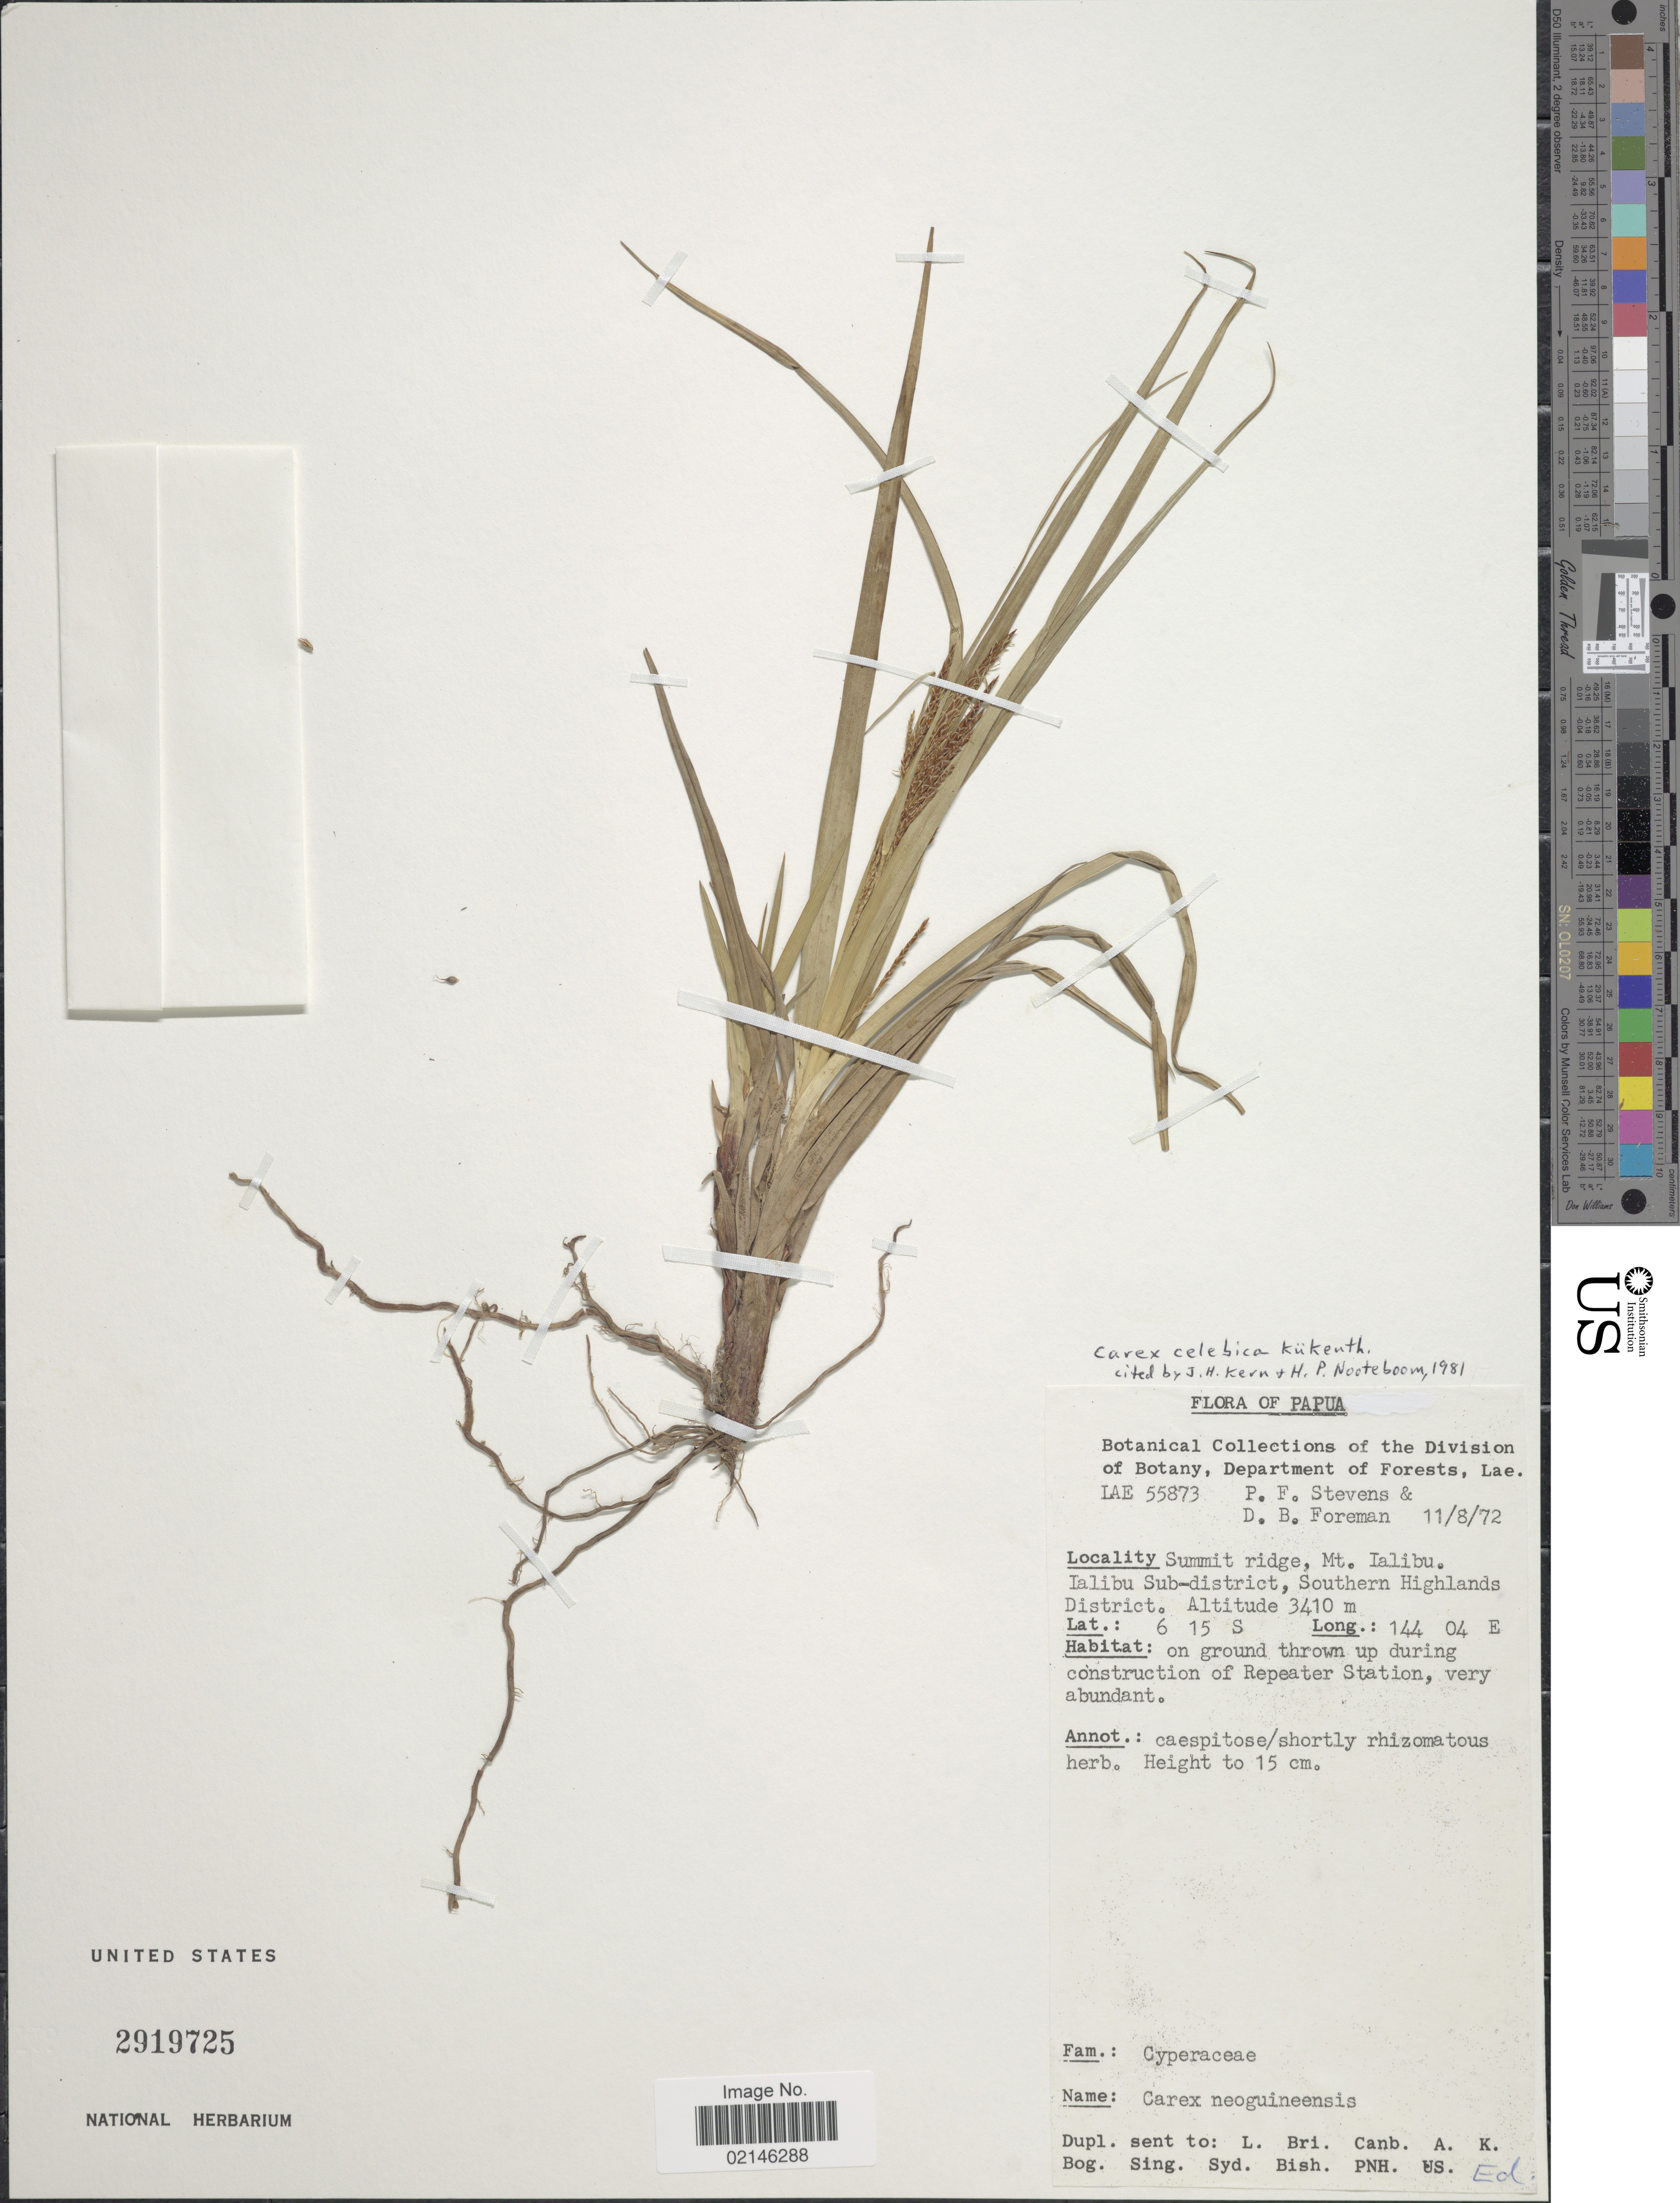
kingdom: Plantae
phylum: Tracheophyta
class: Liliopsida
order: Poales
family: Cyperaceae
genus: Carex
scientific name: Carex celebica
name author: Kük.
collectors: P. F. Stevens & D. Foreman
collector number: LAE 55873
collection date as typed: Transcribed d/m/y: 11/8/72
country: Papua New Guinea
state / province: Southern Highlands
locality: Summit ridge, Mt. Ialibu. Ialibu Sub-district, thrown up during construction of Repeater Station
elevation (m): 3410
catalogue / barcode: US 2919725